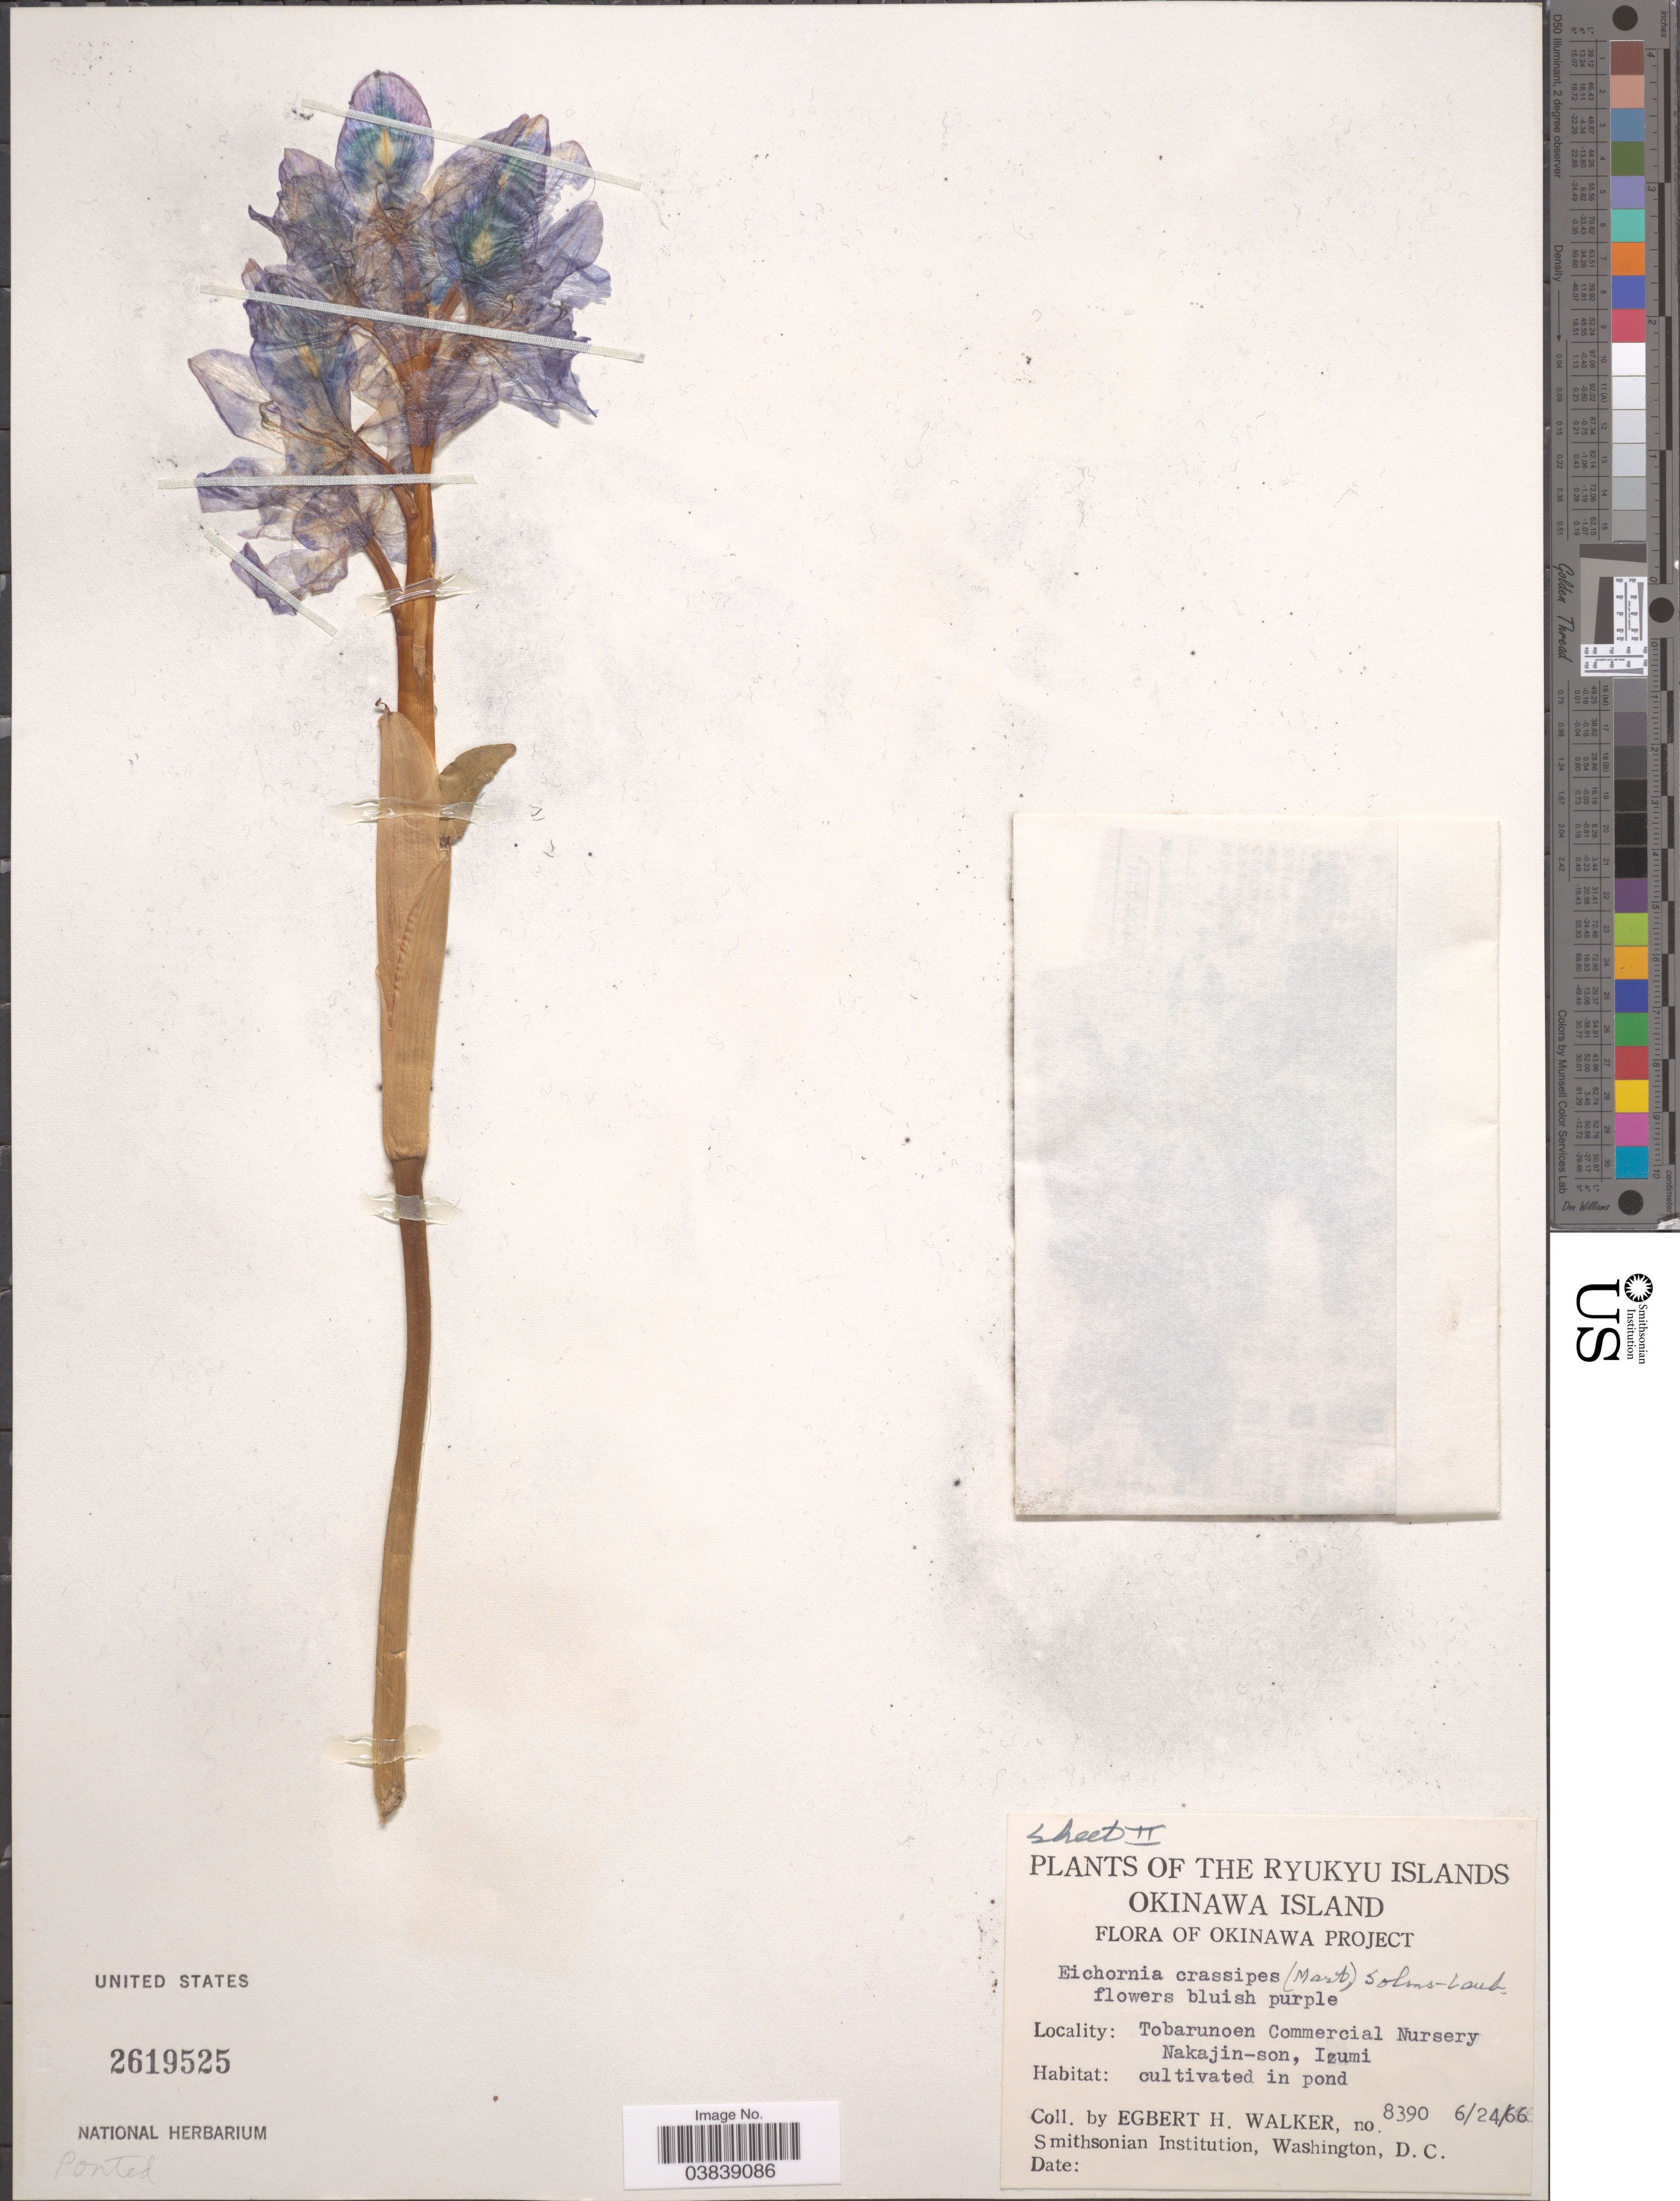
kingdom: Plantae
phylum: Tracheophyta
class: Liliopsida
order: Commelinales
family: Pontederiaceae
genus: Eichhornia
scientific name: Eichhornia crassipes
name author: (Mart.) Solms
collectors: E. H. Walker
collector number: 8390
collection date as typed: Transcribed d/m/y: 24/6/66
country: Japan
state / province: Okinawa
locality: The Ryukyu Islands. Okinawa Island. Tobarunoen Commercial Nursery Nakajin-son, Izumi.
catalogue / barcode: US 2619525